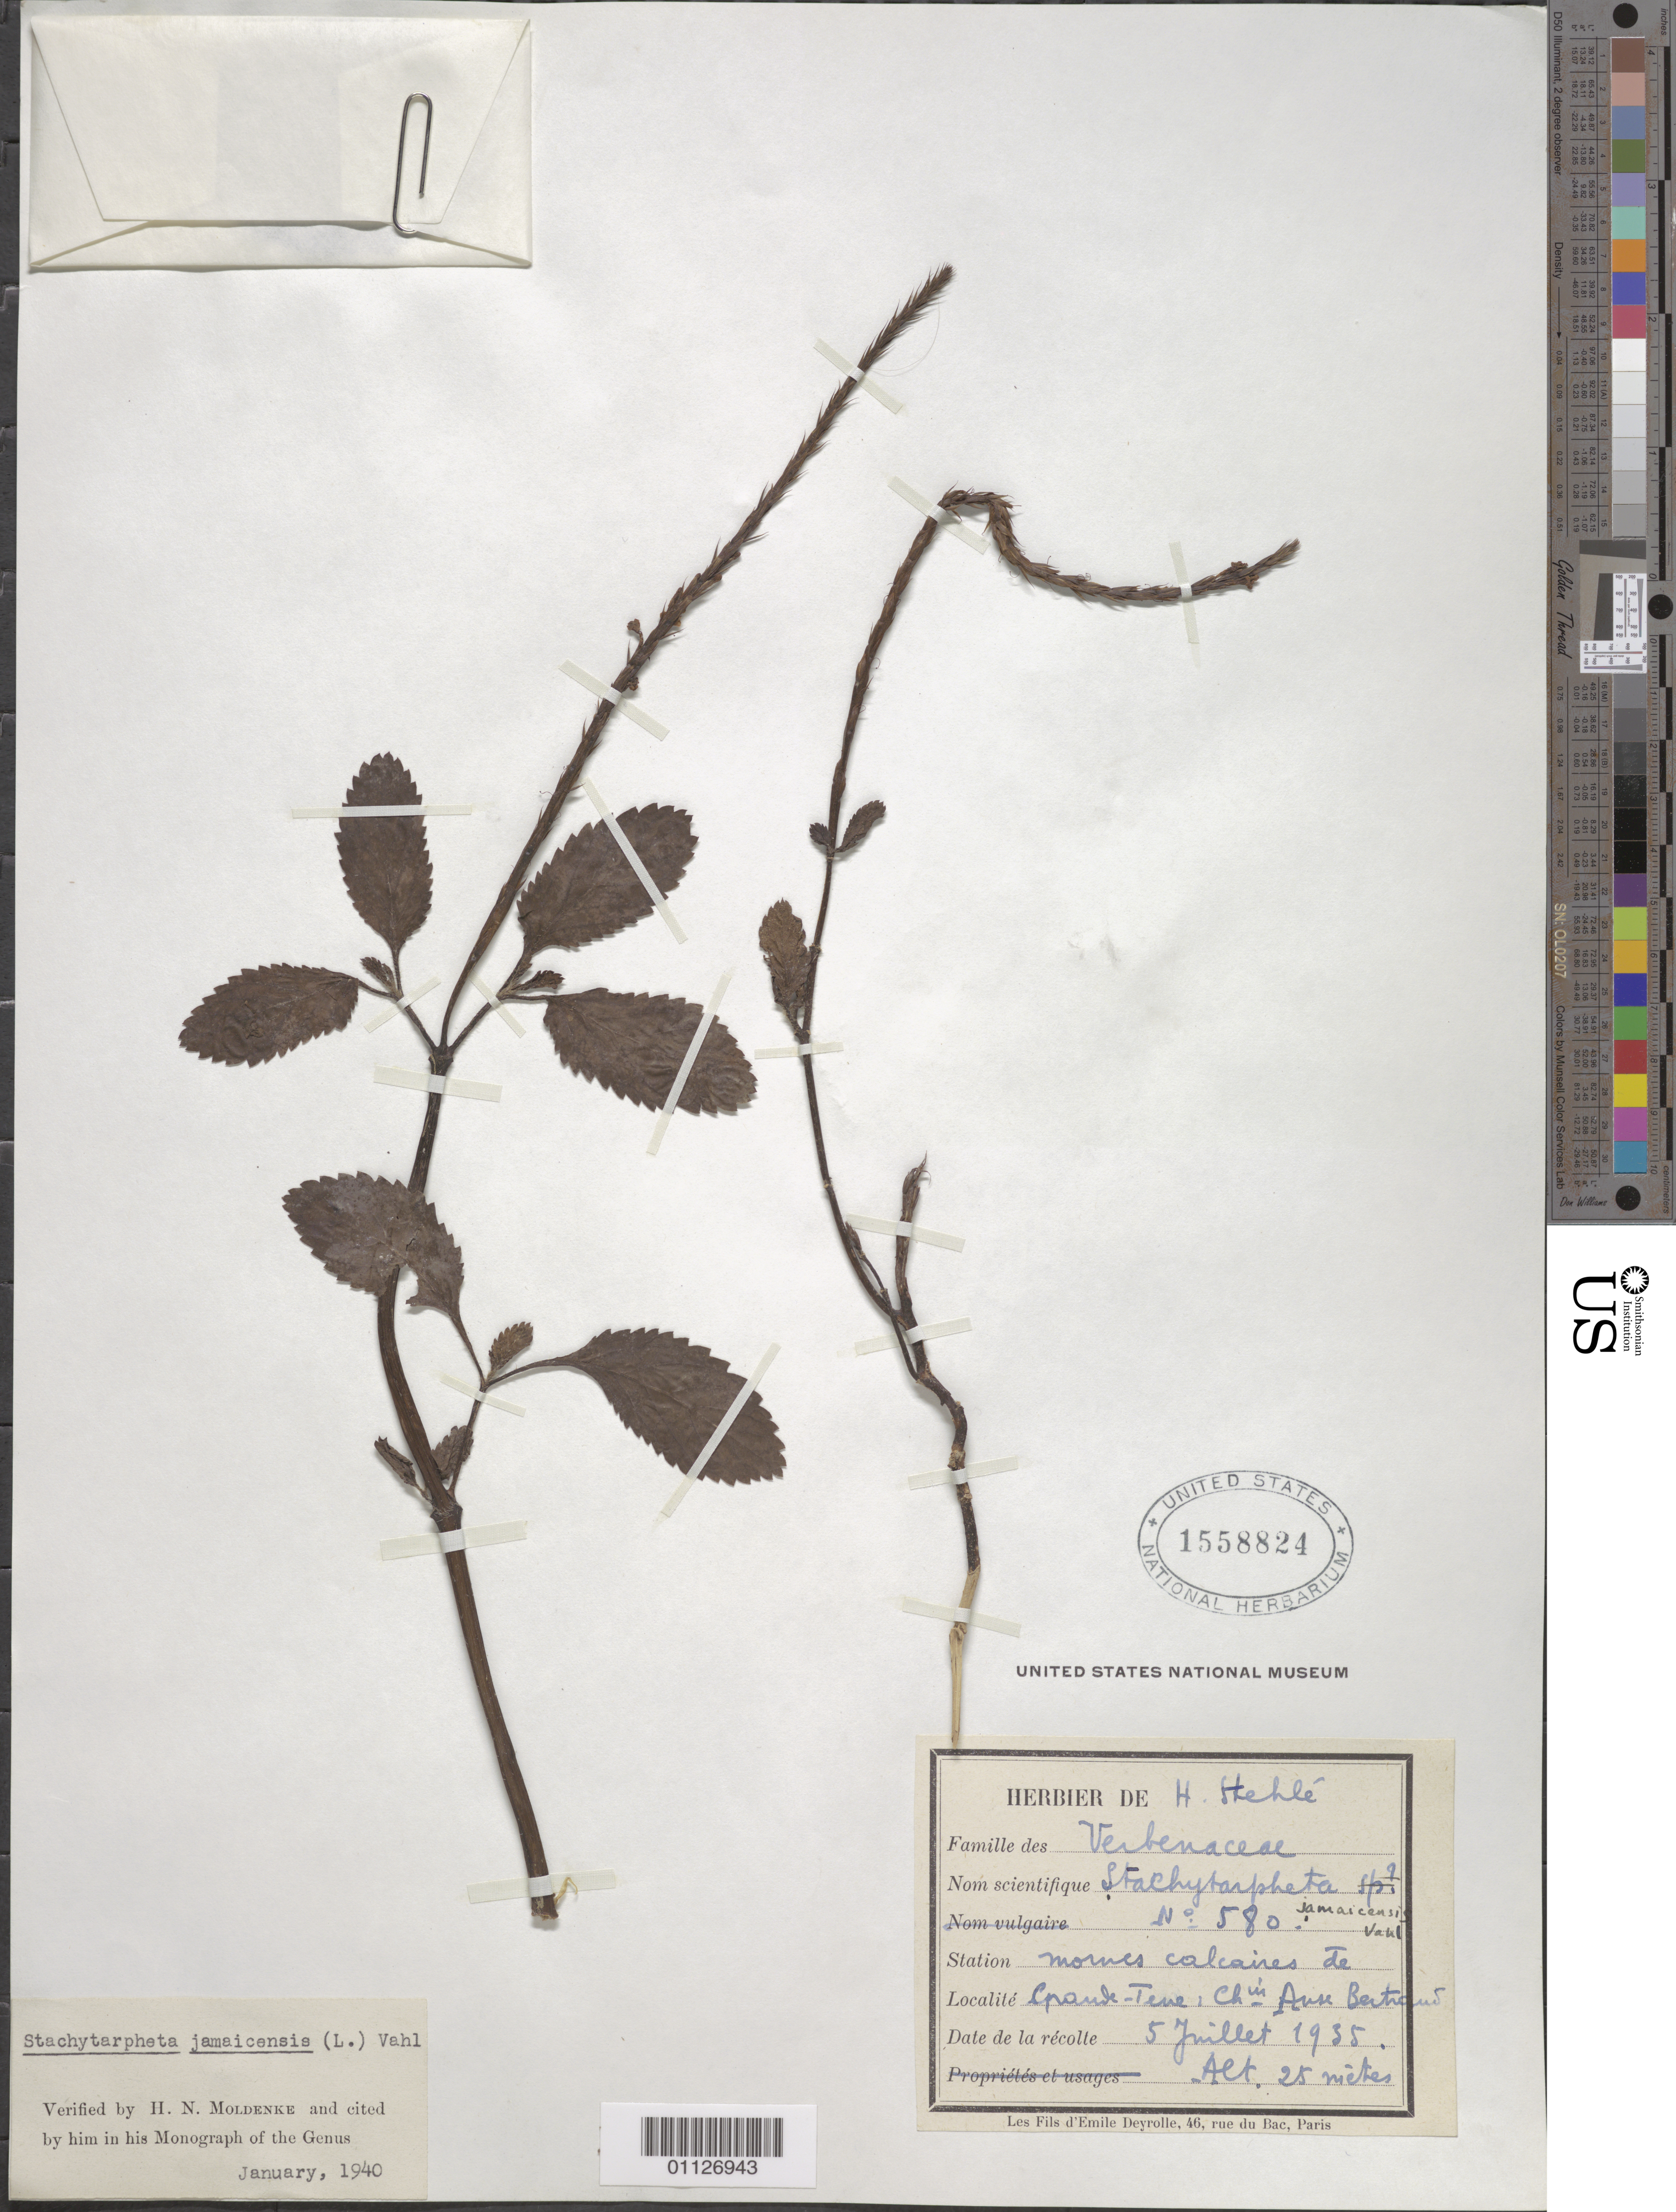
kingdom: Plantae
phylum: Tracheophyta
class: Magnoliopsida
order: Lamiales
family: Verbenaceae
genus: Stachytarpheta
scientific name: Stachytarpheta jamaicensis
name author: (L.) Vahl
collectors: H. Stehlé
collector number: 580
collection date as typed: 05 Jul 1935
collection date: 1935-07-05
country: Guadeloupe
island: Grande Terre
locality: Chemin Anne Bertrand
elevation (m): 25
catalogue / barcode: US 1558824